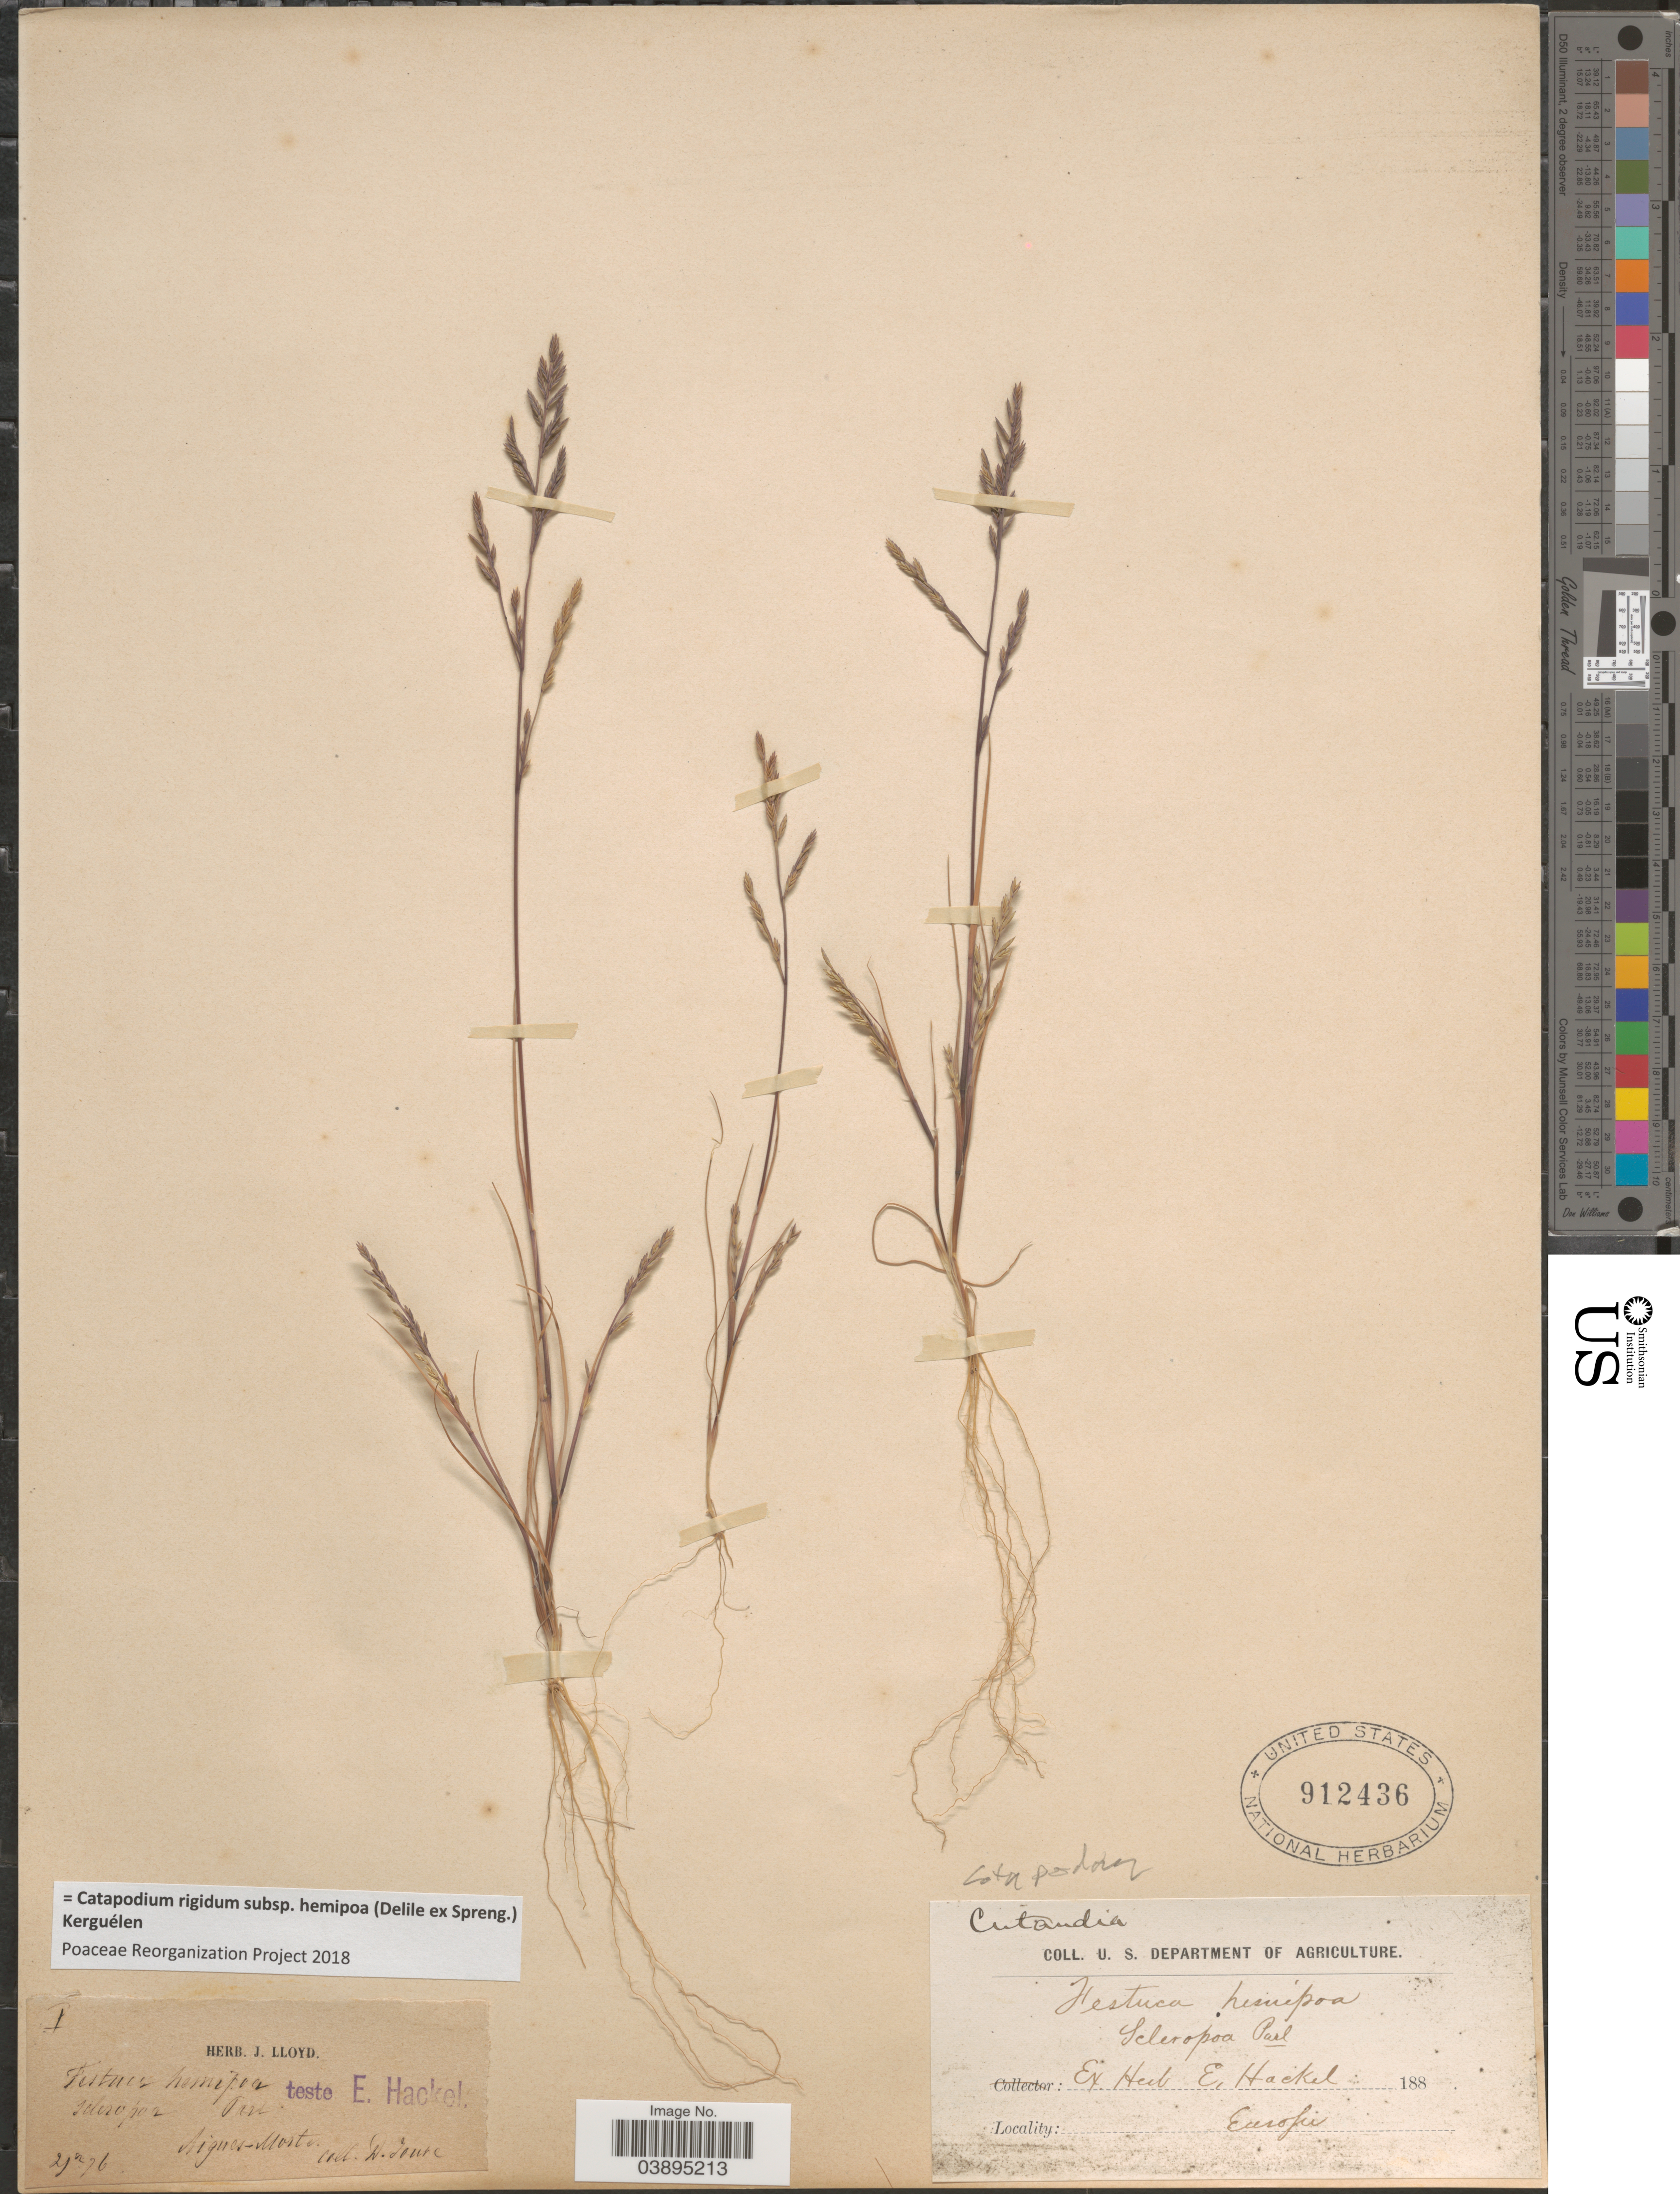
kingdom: Plantae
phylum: Tracheophyta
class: Liliopsida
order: Poales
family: Poaceae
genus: Catapodium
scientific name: Catapodium rigidum subsp. hemipoa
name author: (Delile ex Spreng.) Kerguélen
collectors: D. Jouve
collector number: I ?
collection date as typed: Transcribed d/m/y: /4/76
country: France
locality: Aigues-Morte. Europe.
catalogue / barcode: US 912436